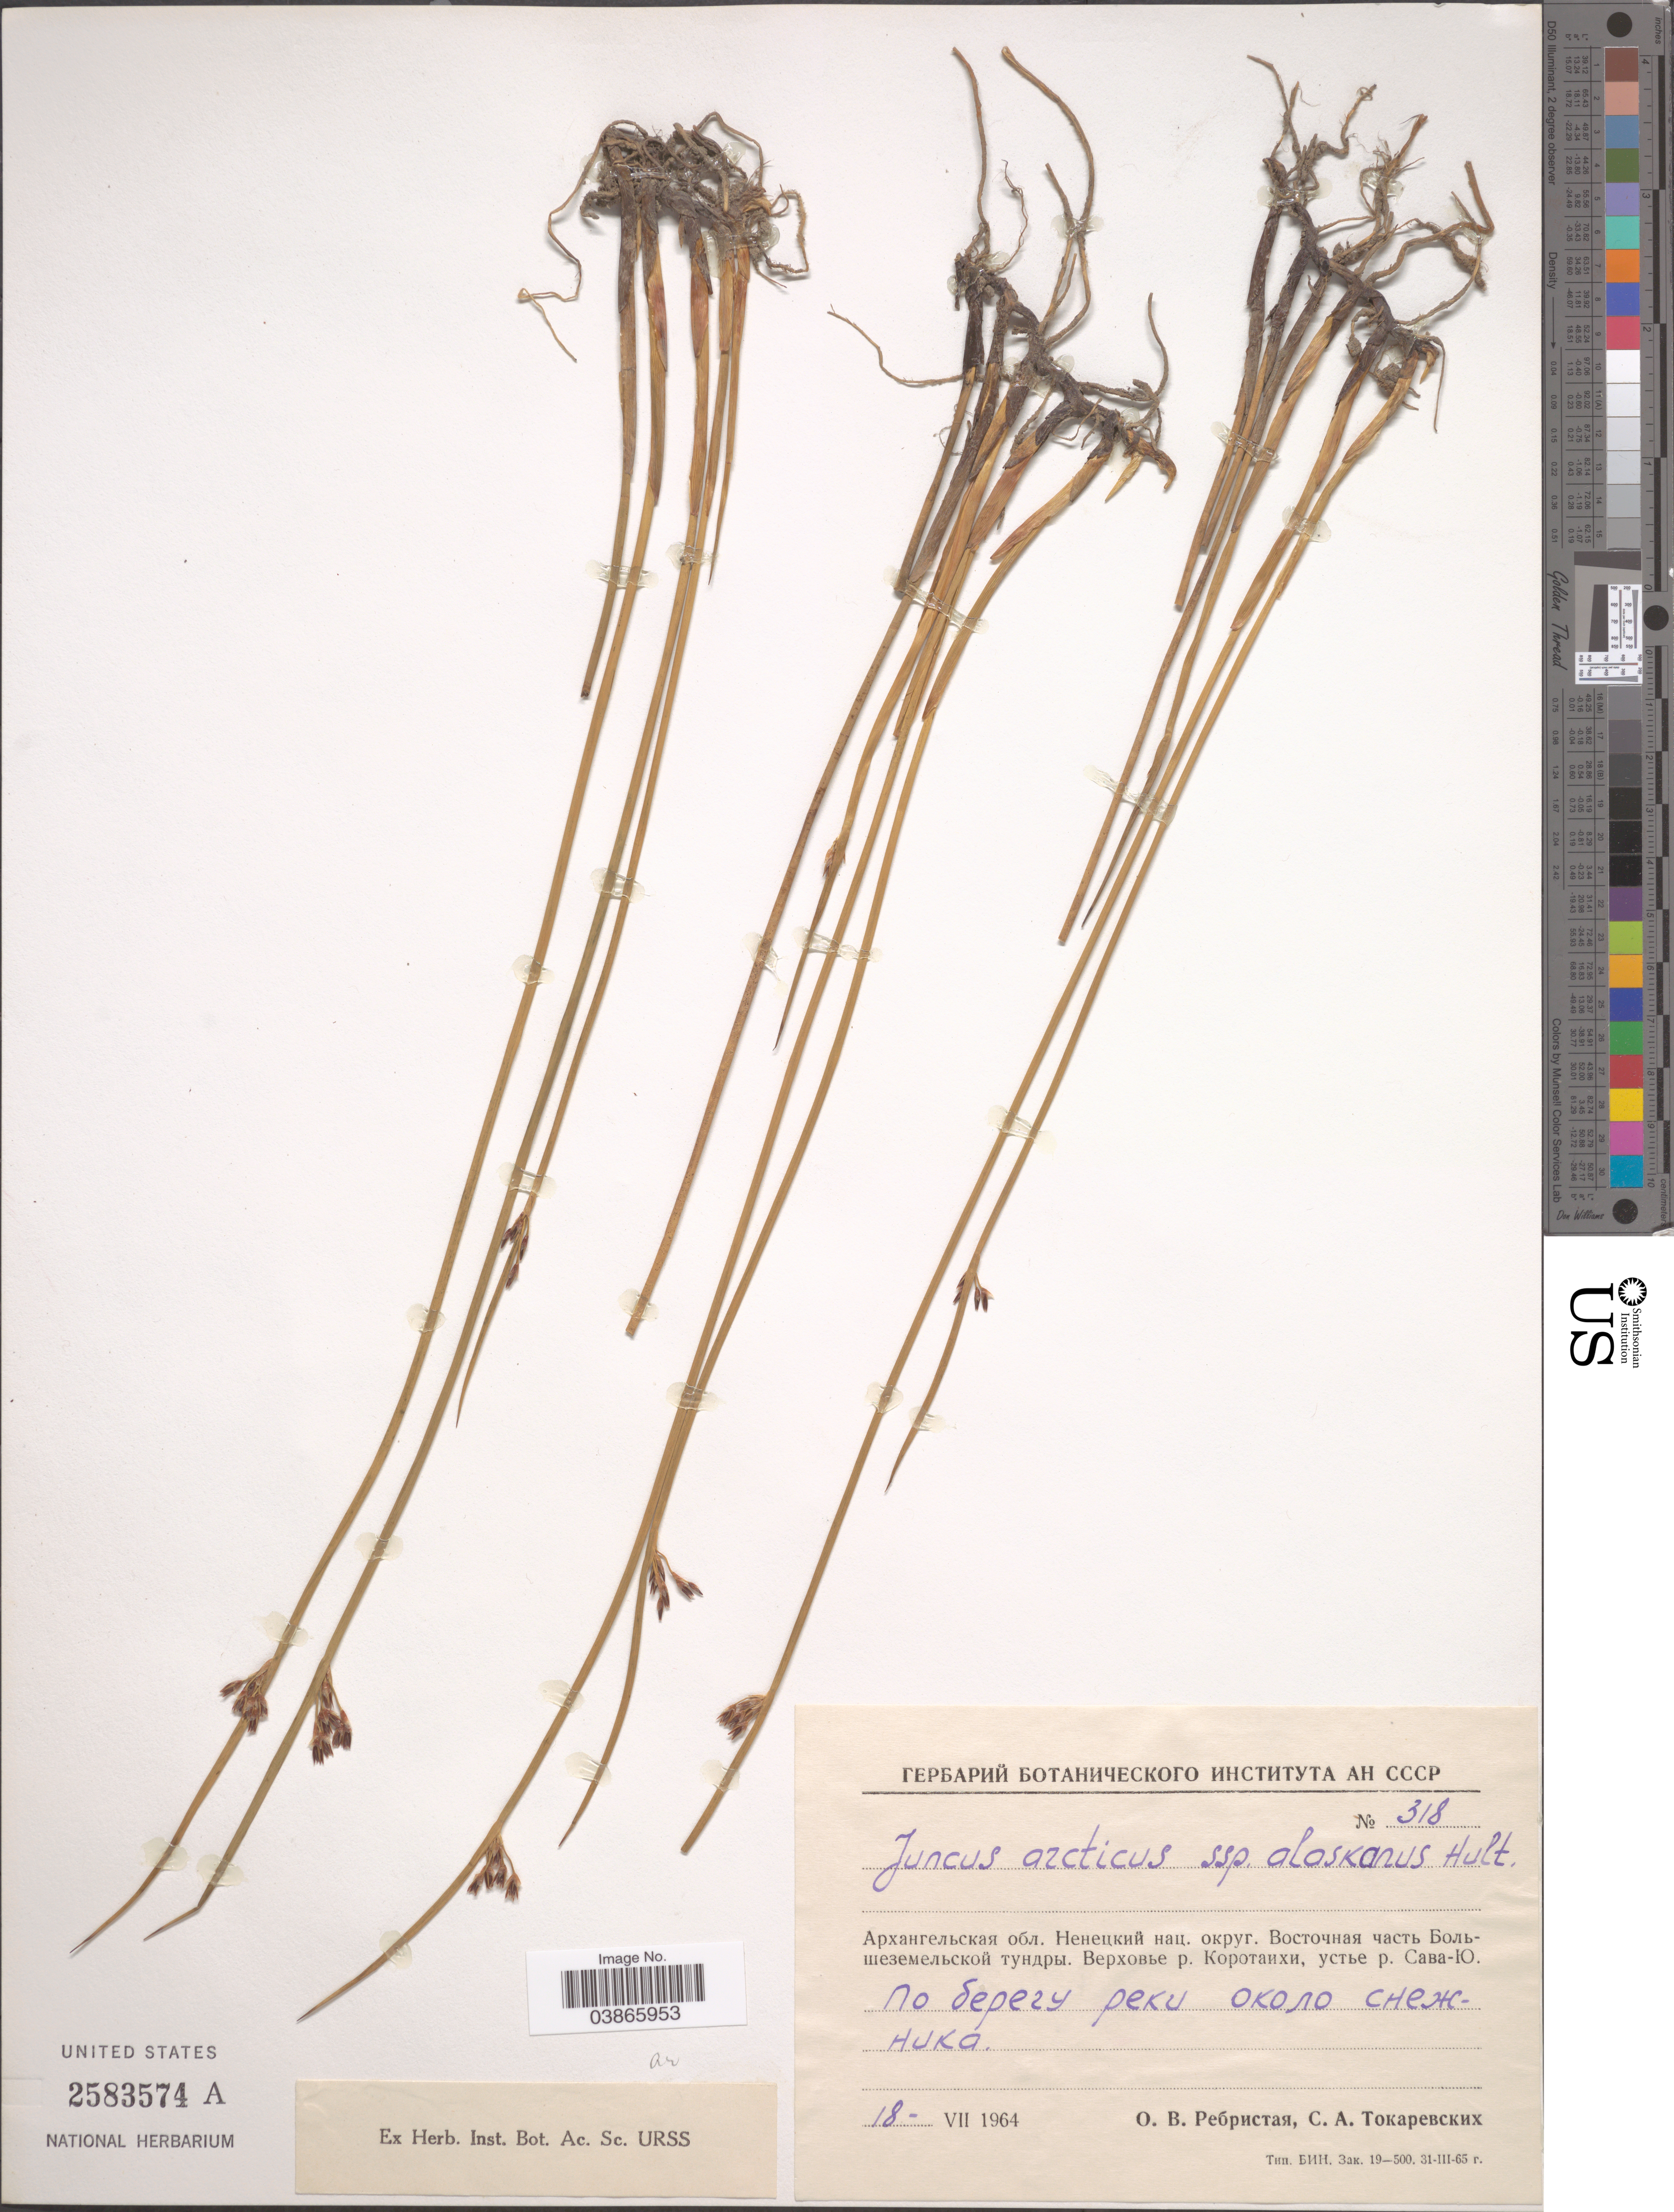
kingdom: Plantae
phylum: Tracheophyta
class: Liliopsida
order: Poales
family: Juncaceae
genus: Juncus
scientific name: Juncus arcticus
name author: Willd.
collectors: O. Rebristaya & S. Tokarevskikh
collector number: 318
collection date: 1964-07-18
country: Russian Federation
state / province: Arkhangelsk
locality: Nenets, upper of river Korotaikha, mouth of river Sava-U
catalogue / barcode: US 2583574A